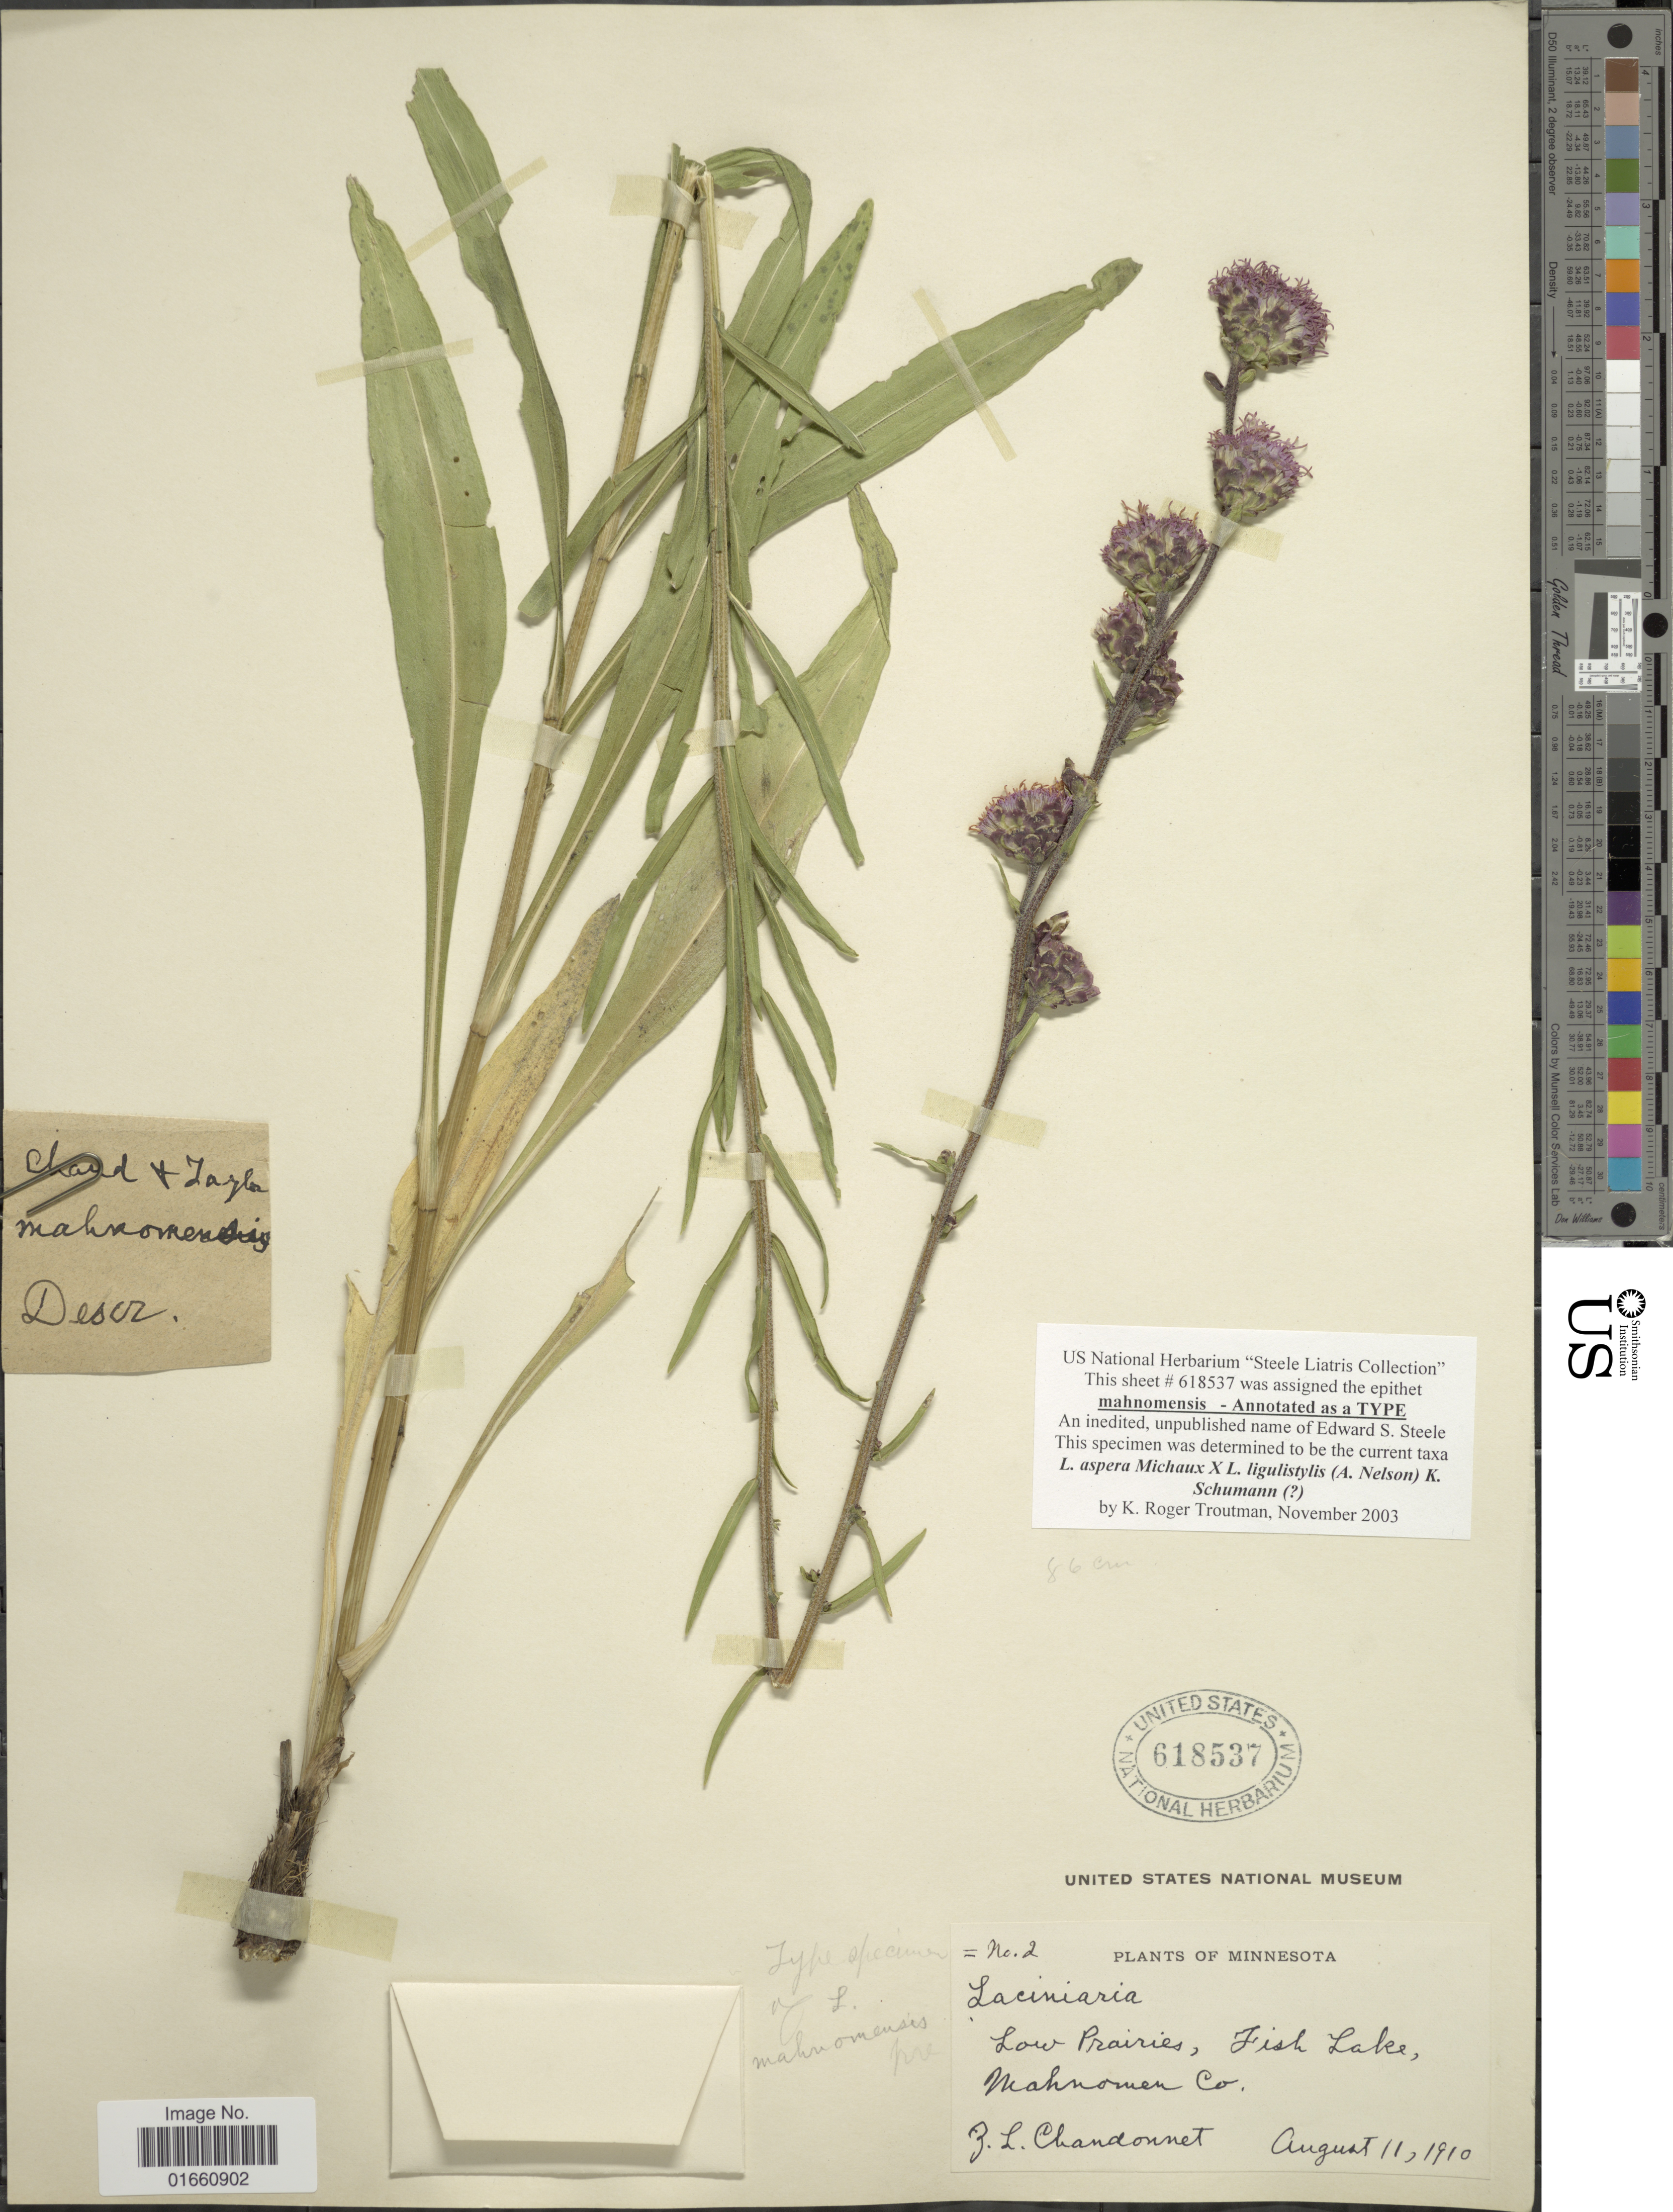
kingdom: Plantae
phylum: Tracheophyta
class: Magnoliopsida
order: Asterales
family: Asteraceae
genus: Liatris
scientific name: Liatris aspera x L. ligulistylus (A. Nelson) K. Schum.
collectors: Z. Chandonnet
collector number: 2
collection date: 1910-08-11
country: United States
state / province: Minnesota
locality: Low prairies, Fish Lake, Mahnomen Co.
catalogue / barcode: US 618537